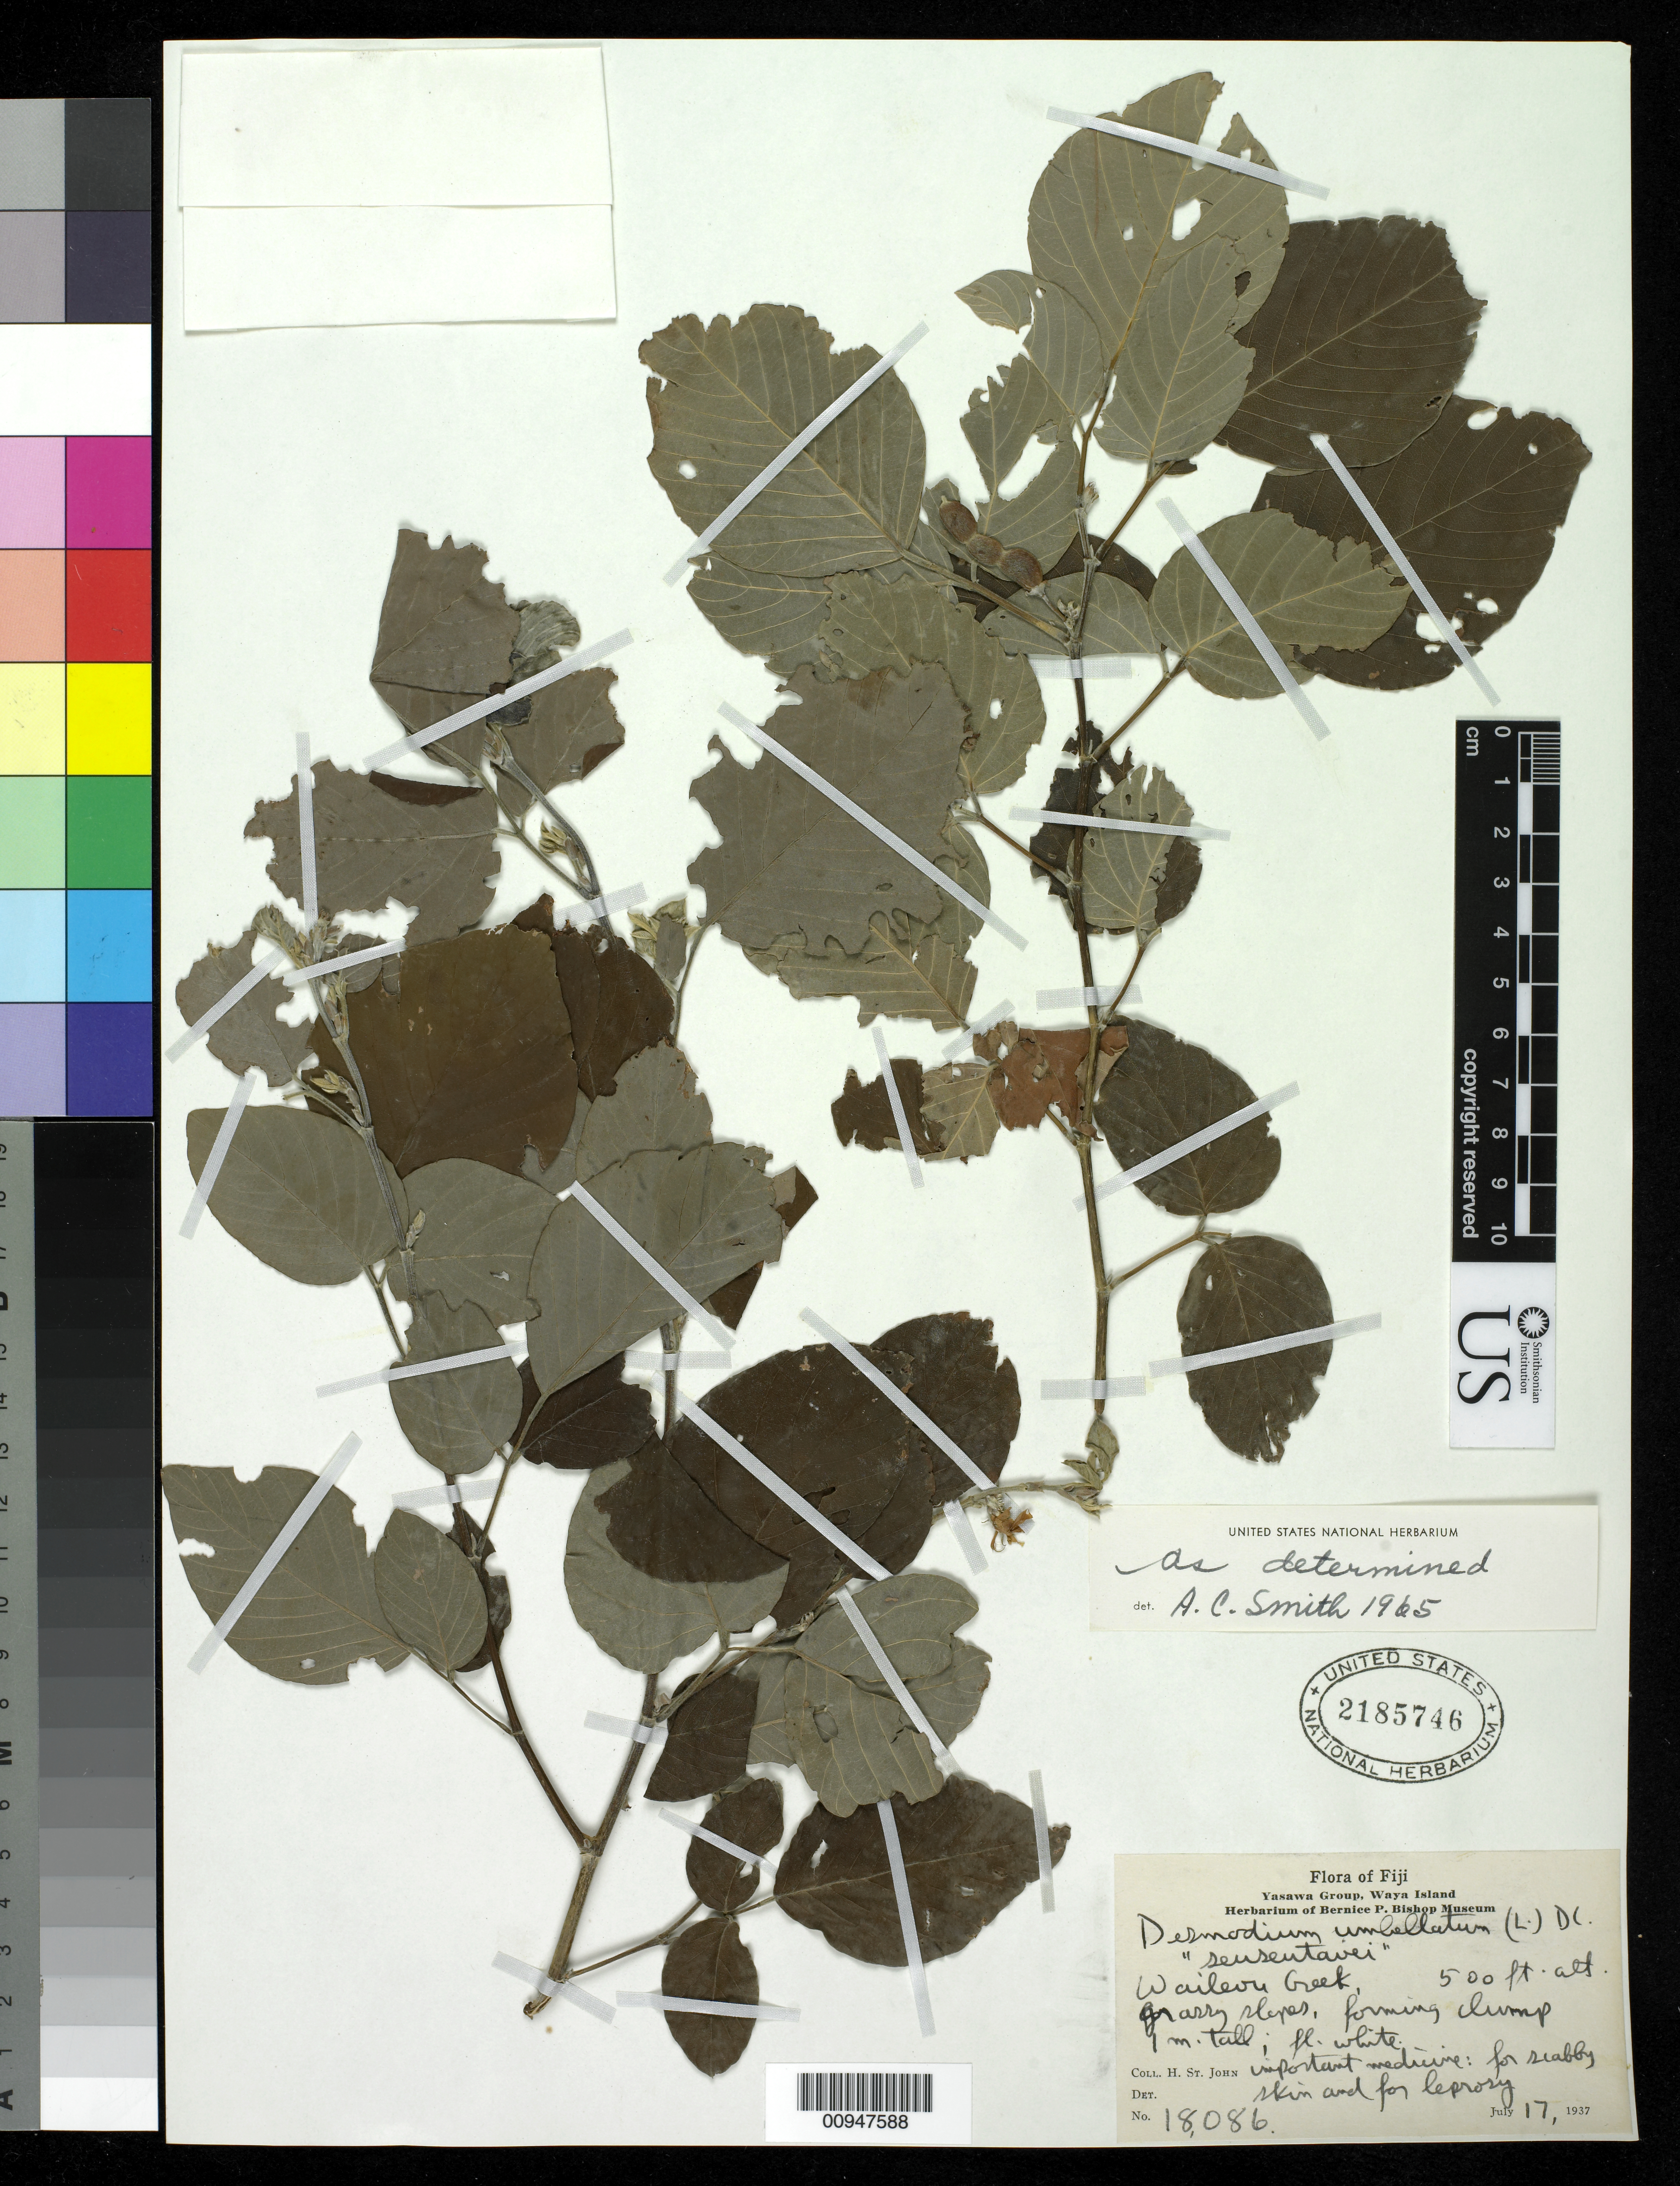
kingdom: Plantae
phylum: Tracheophyta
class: Magnoliopsida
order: Fabales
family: Fabaceae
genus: Dendrolobium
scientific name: Dendrolobium umbellatum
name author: (L.) Benth.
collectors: H. St. John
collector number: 18086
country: Fiji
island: Waya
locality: Wailevu Creek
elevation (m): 152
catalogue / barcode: US 2185746